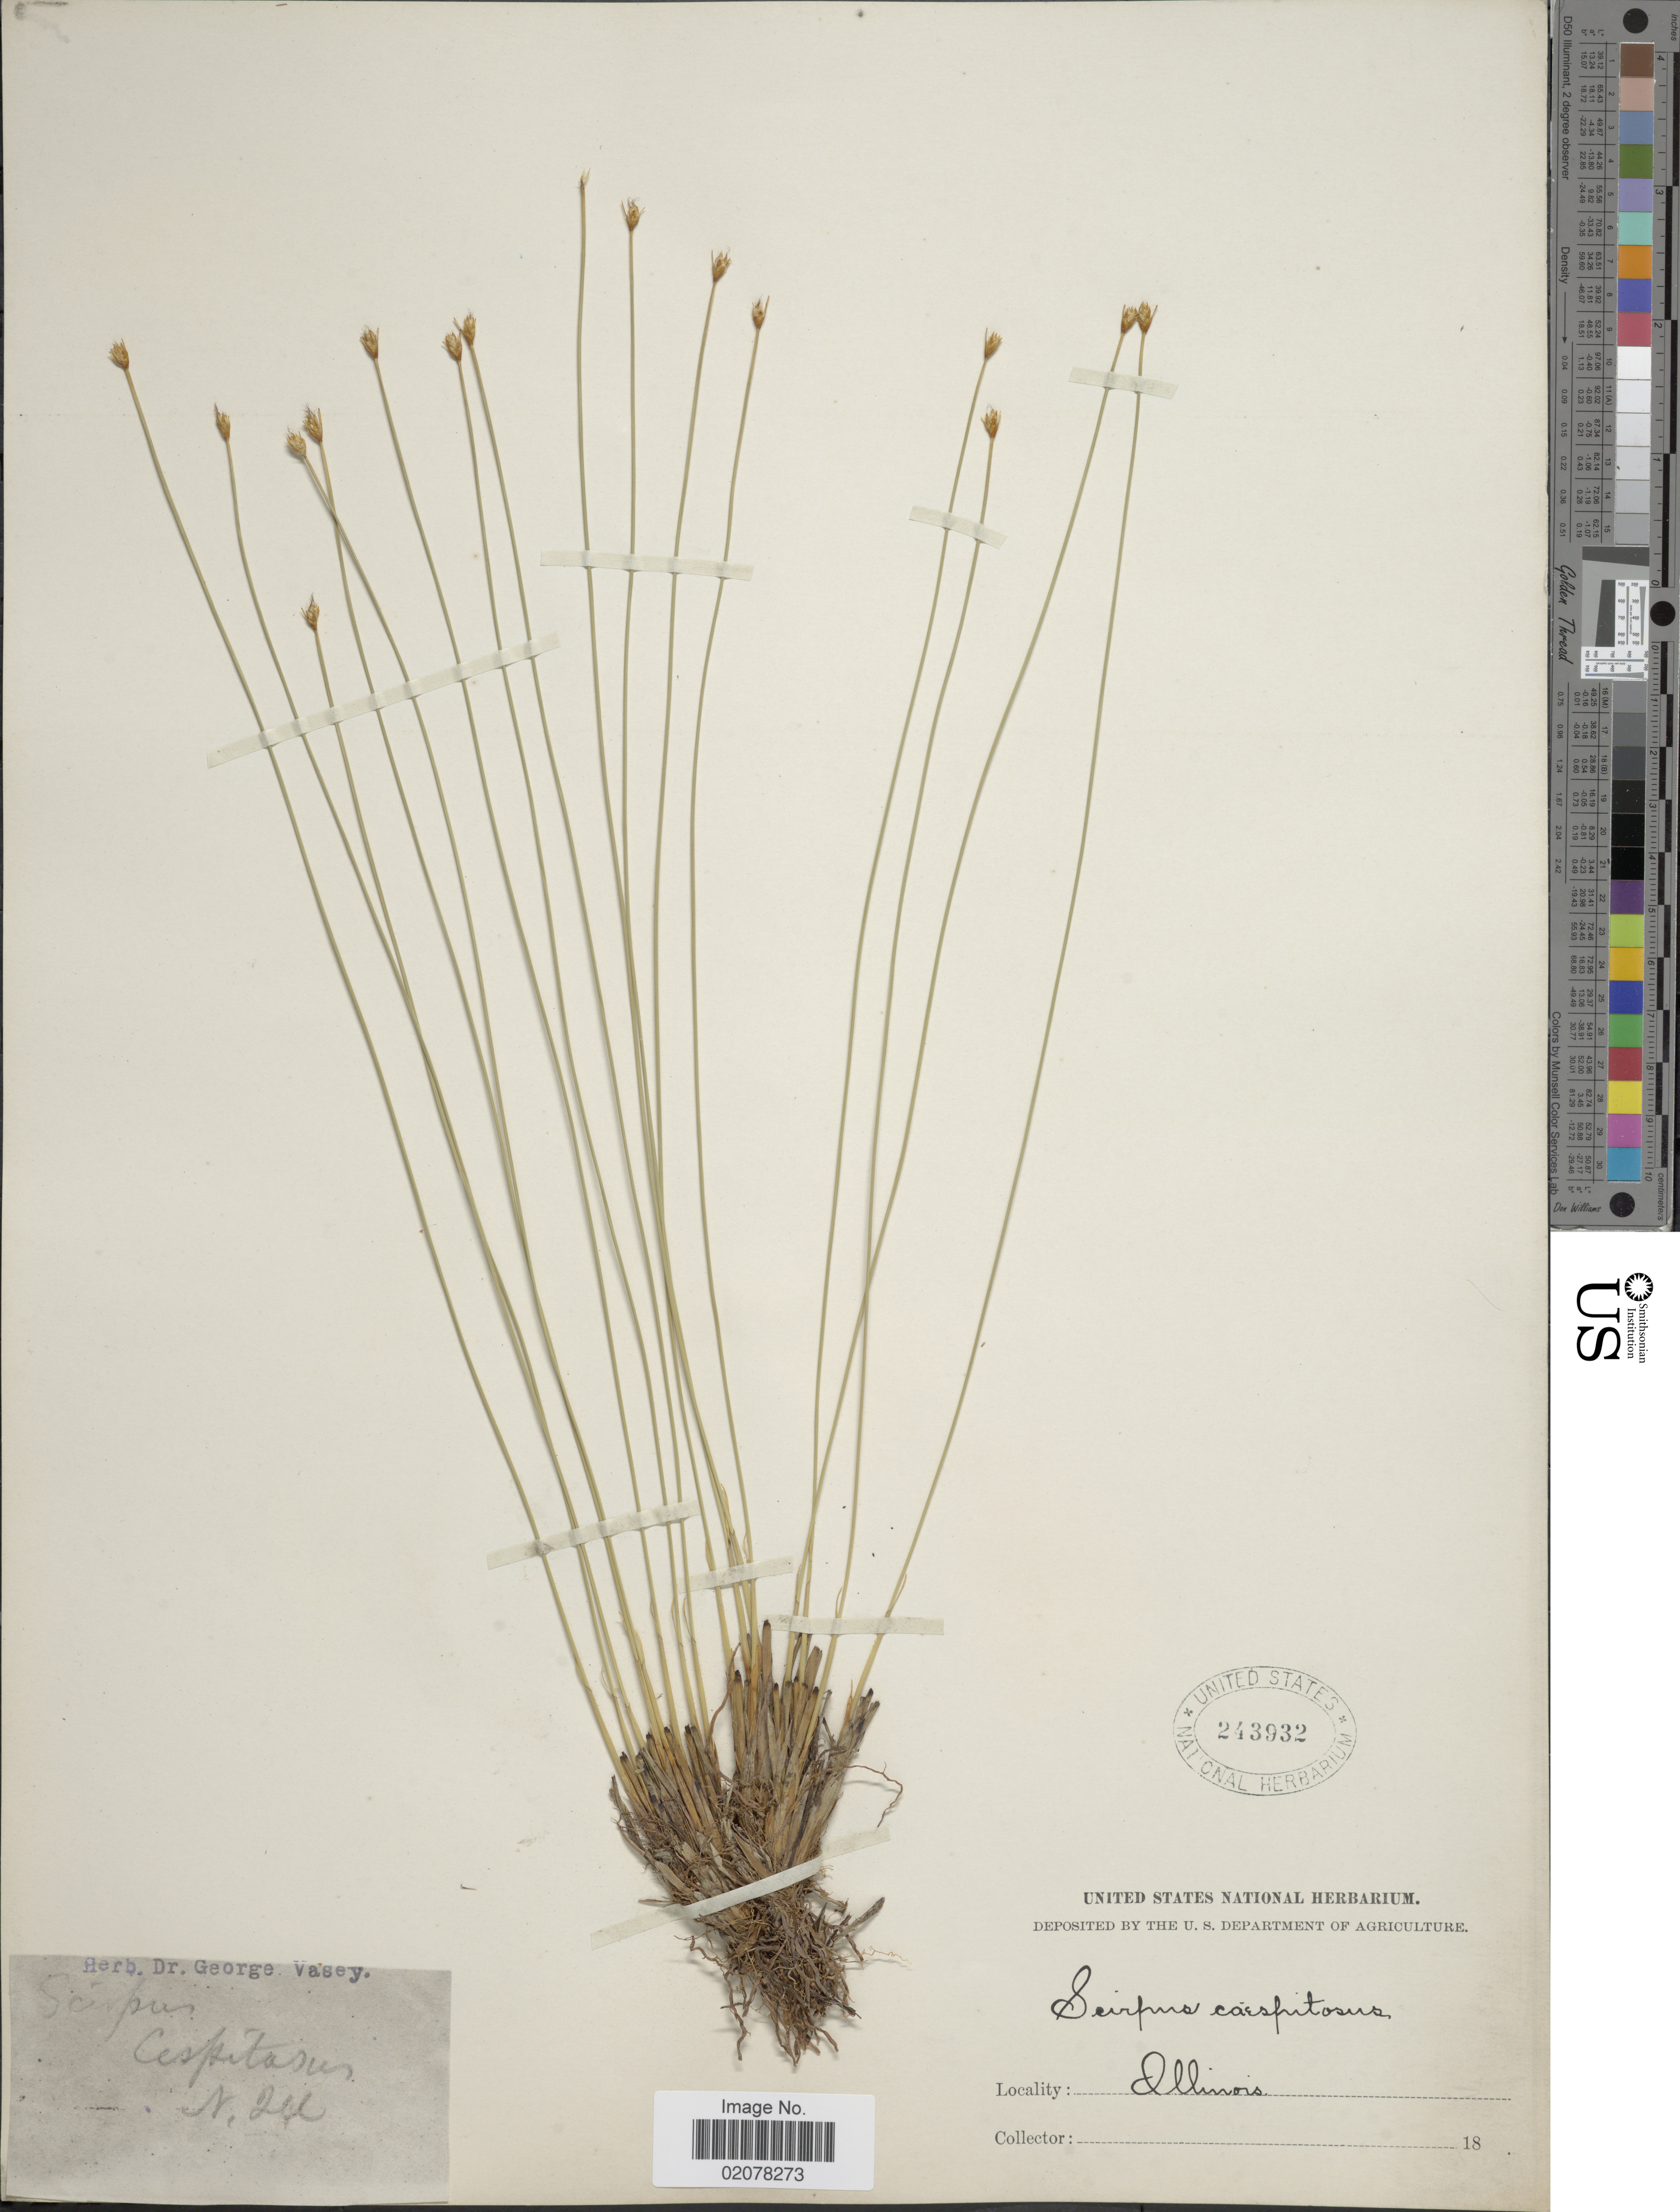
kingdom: Plantae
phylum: Tracheophyta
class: Liliopsida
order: Poales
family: Cyperaceae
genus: Trichophorum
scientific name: Trichophorum cespitosum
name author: (L.) Hartm.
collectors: ex Herb. Dr. Geo Vasey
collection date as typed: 18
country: United States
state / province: Illinois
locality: N. Ill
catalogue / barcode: US 243932